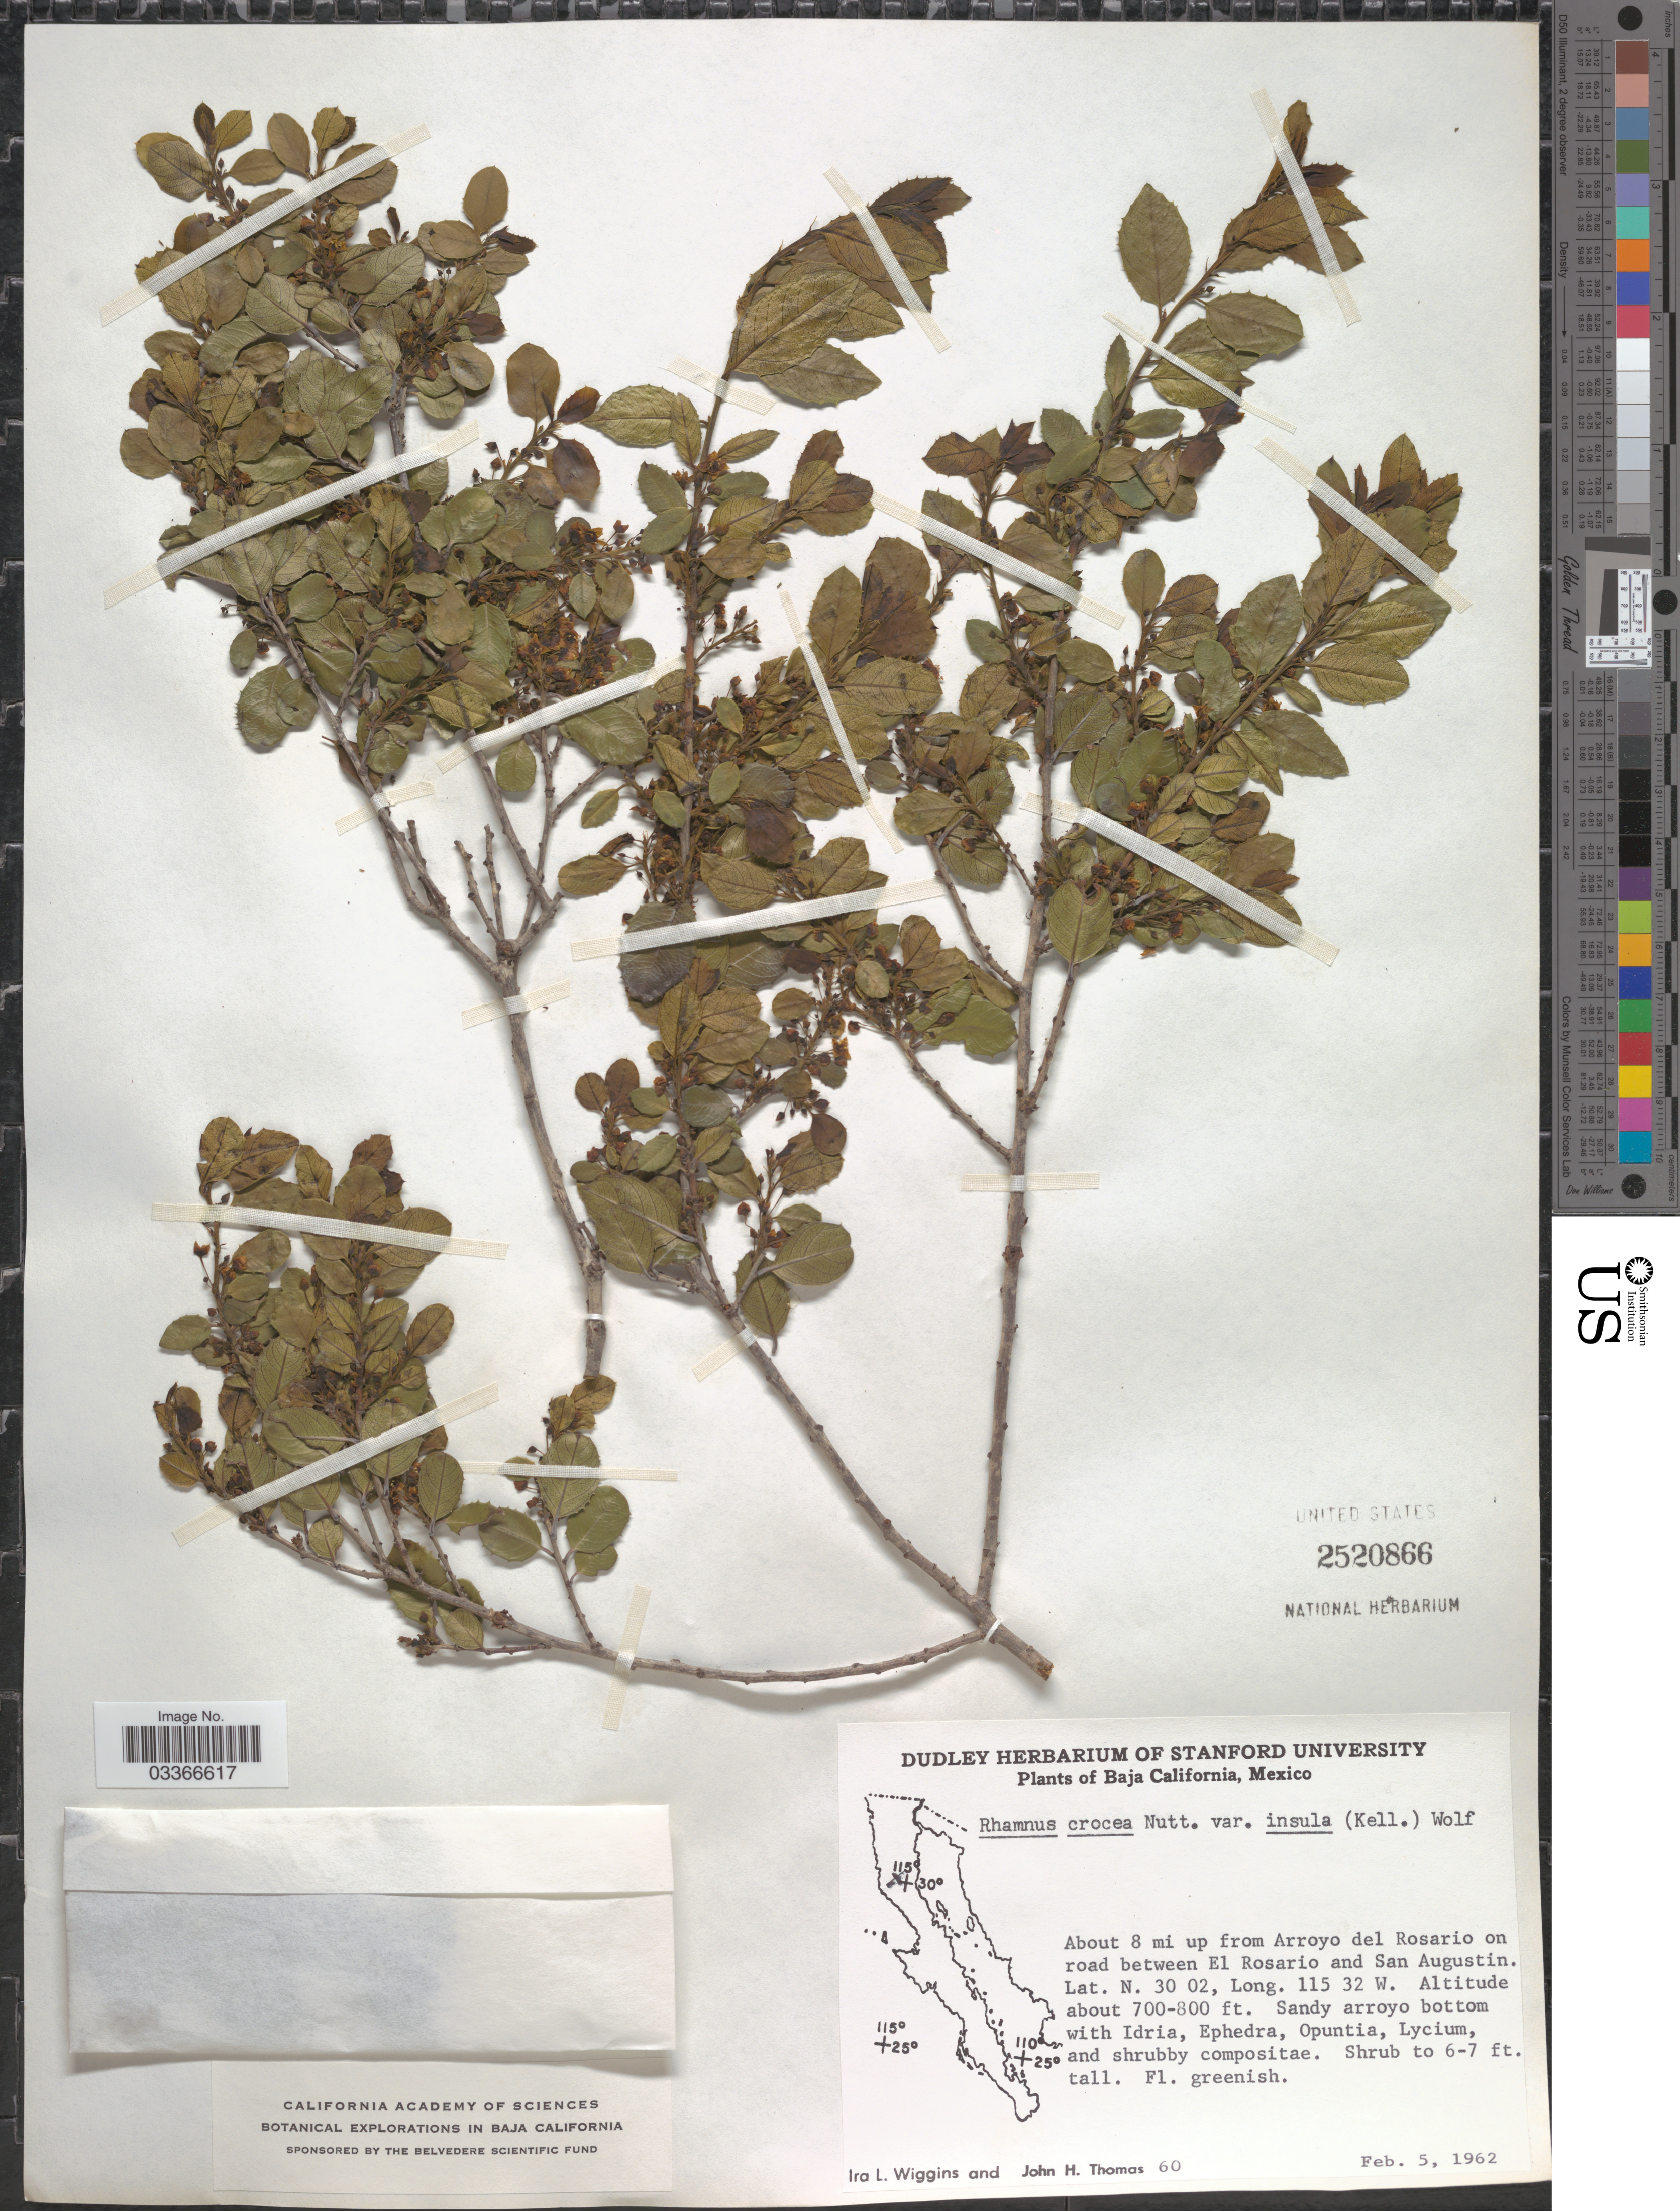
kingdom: Plantae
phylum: Tracheophyta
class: Magnoliopsida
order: Rosales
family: Rhamnaceae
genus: Rhamnus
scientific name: Rhamnus crocea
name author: Nutt.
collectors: I. L. Wiggins & J. H. Thomas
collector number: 60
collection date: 1962-02-05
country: Mexico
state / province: Baja California Norte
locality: About 8 mi up from Arroyo del Rosario on road between El Rosario and San Augustin.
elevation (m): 213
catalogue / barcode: US 2520866